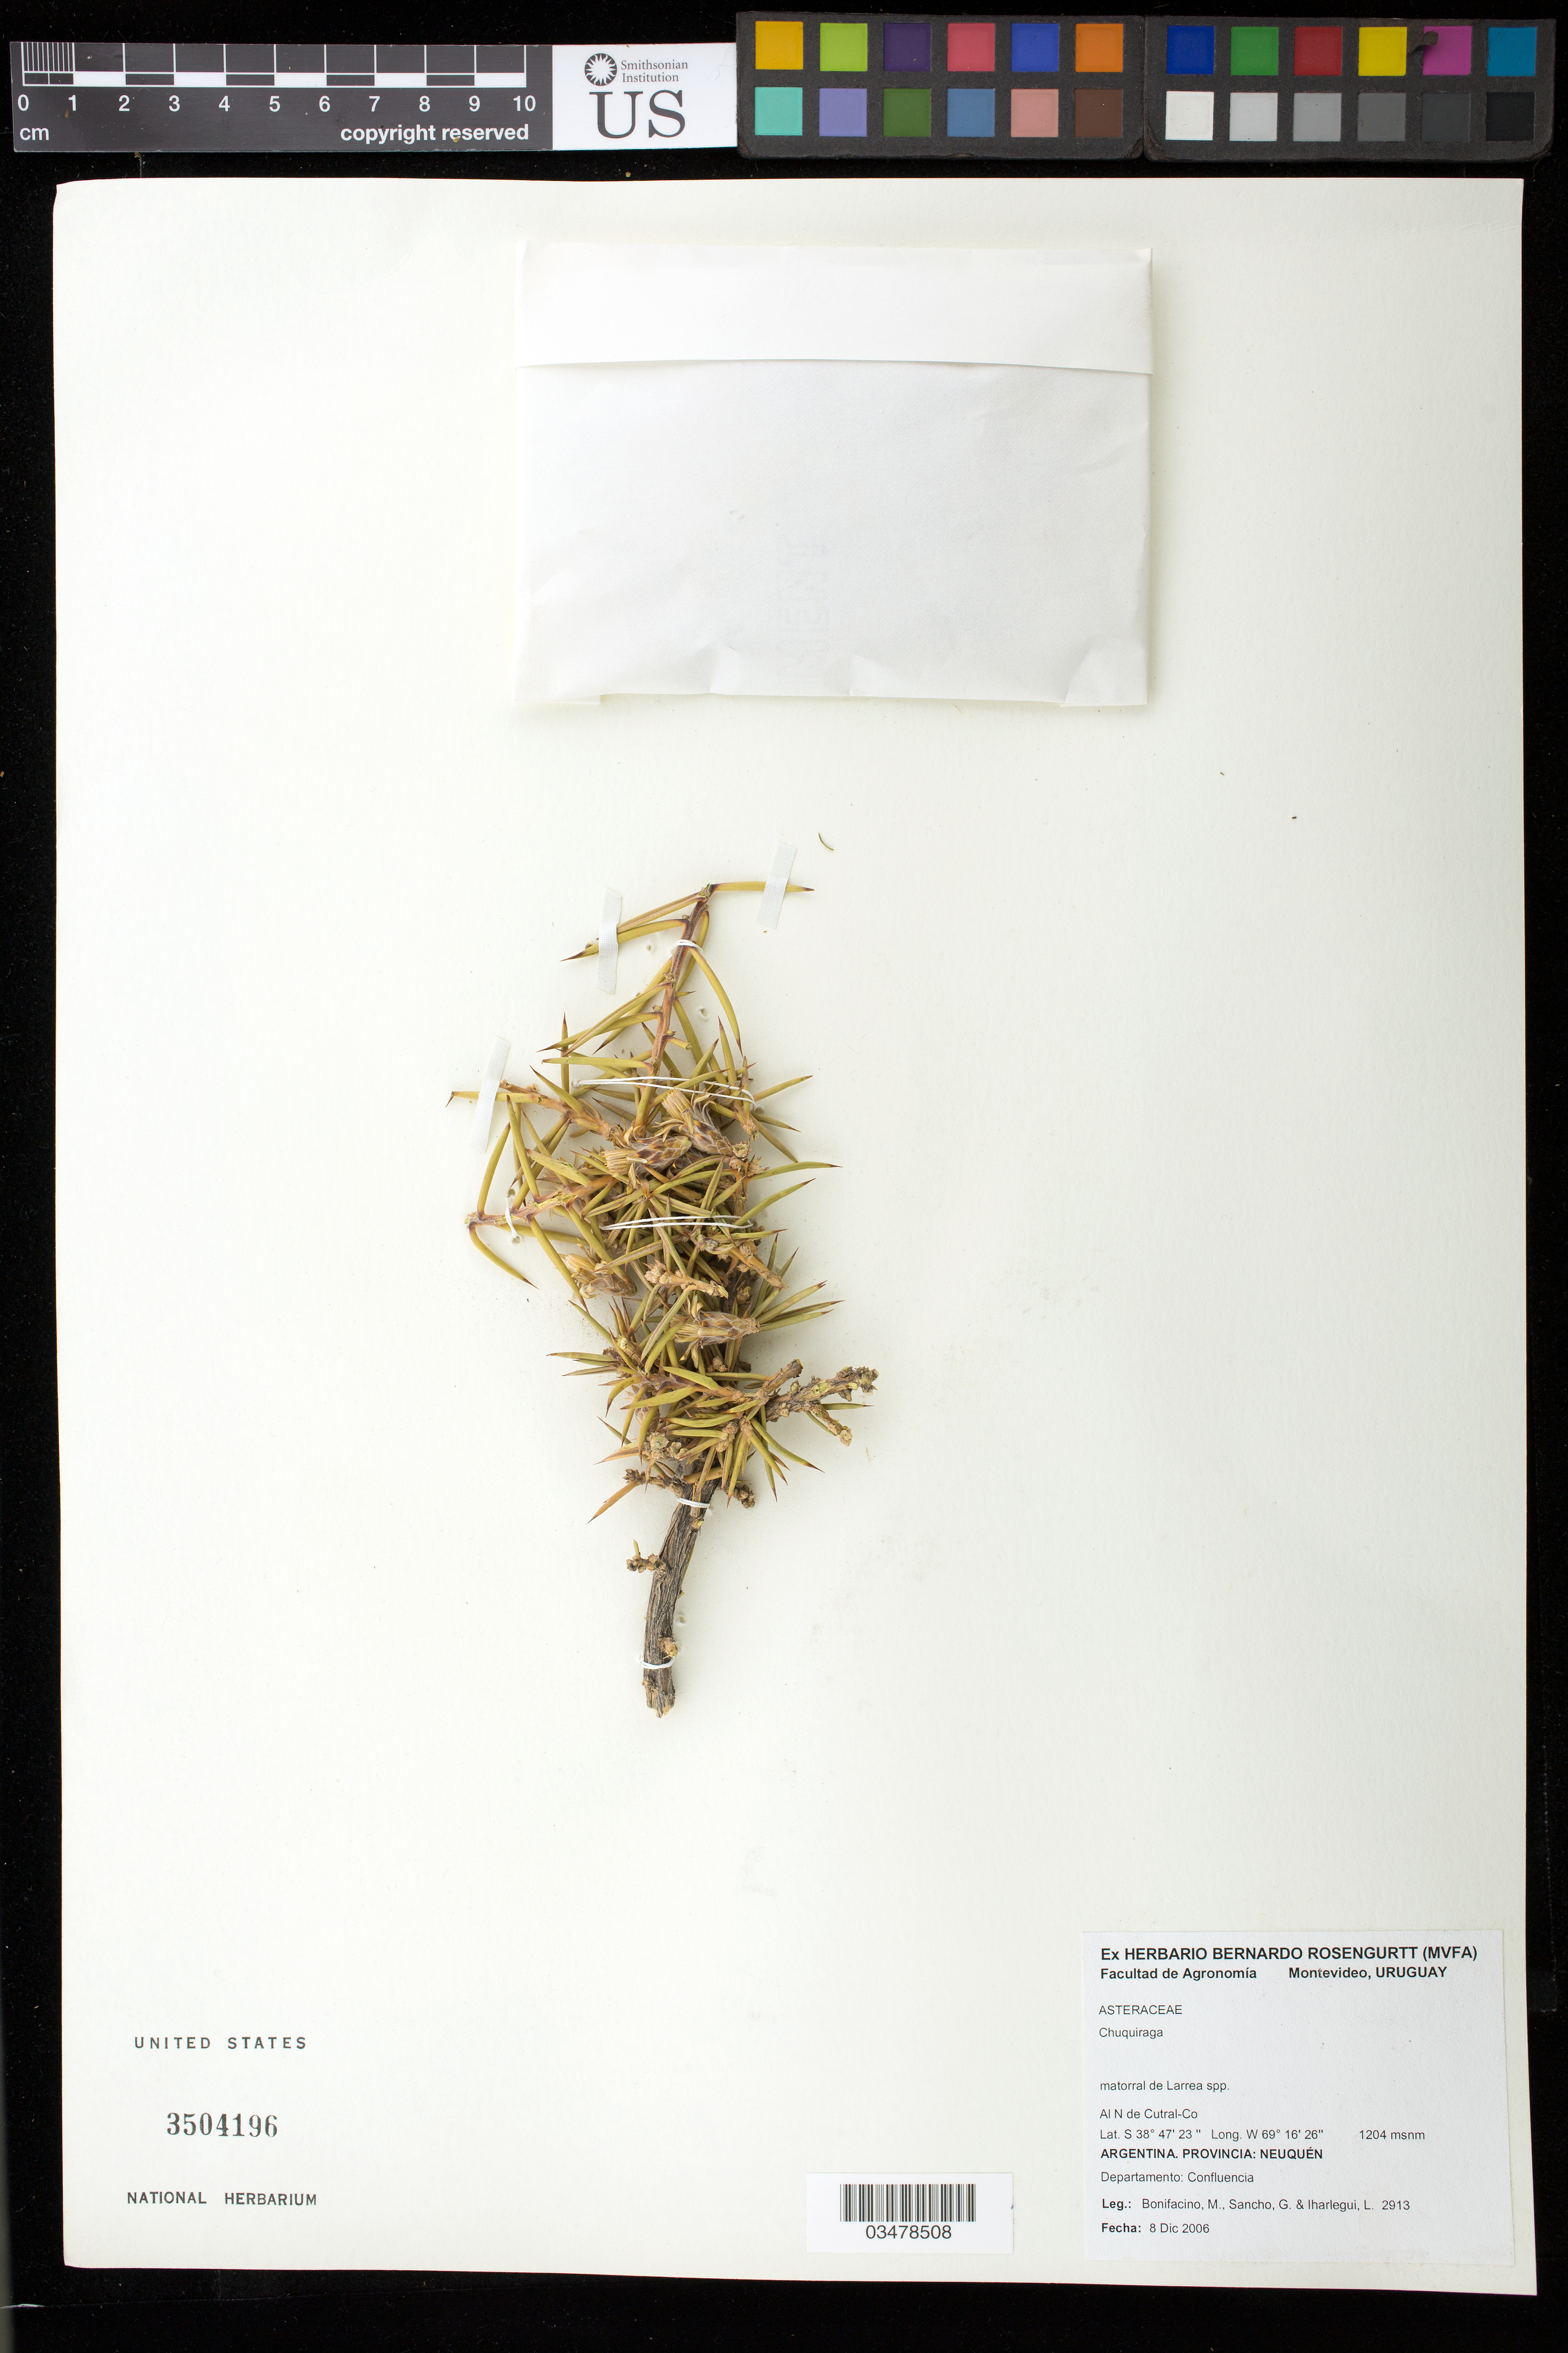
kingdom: Plantae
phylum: Tracheophyta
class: Magnoliopsida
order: Asterales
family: Asteraceae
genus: Chuquiraga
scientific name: Chuquiraga sp.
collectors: M. Bonifacino, G. Sancho & L. Iharlegui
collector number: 2913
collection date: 2006-12-08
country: Argentina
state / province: Neuquen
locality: Al N de Cutral-Co. Departamento: Confluencia.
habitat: Matorral de Larrea spp.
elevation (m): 1204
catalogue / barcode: US 3504196